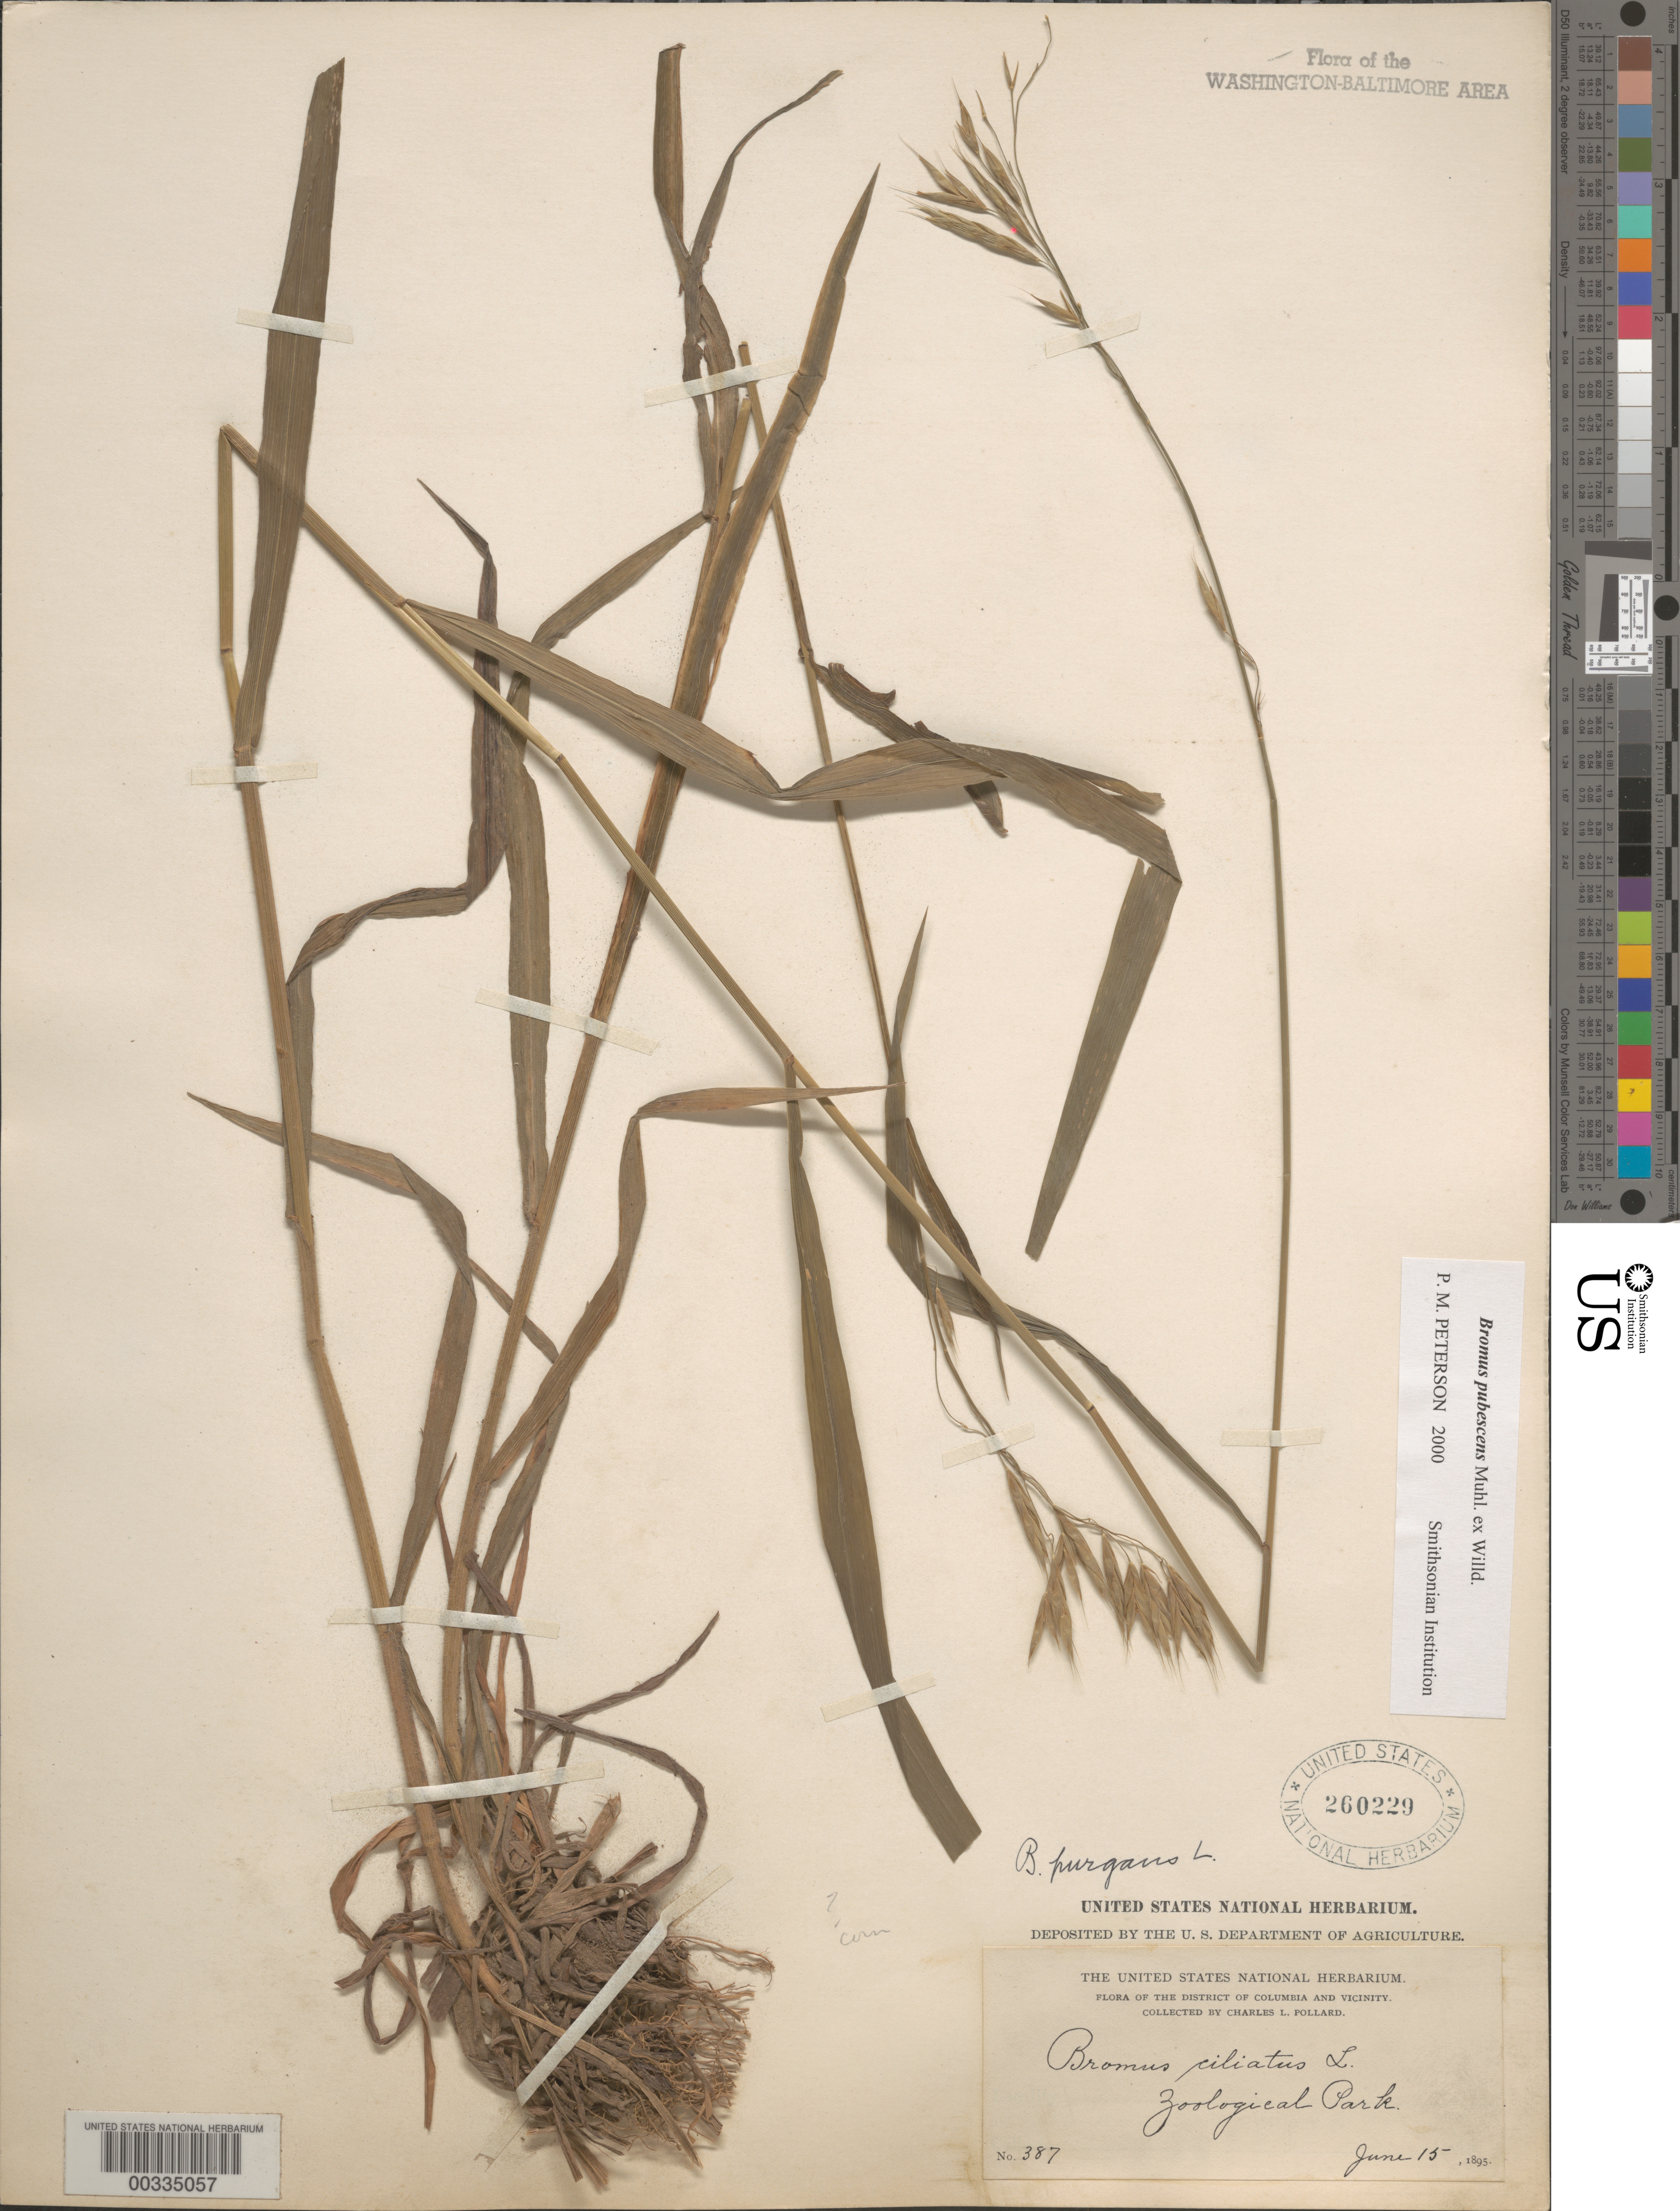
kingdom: Plantae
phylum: Tracheophyta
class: Liliopsida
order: Poales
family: Poaceae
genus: Bromus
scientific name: Bromus pubescens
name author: Muhl. ex Willd.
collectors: C. L. Pollard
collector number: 387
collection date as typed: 15 Jun 1895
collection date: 1895-06-15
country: United States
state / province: District of Columbia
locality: Zoological Park Rock Creek Park and Vicinity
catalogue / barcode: US 260229